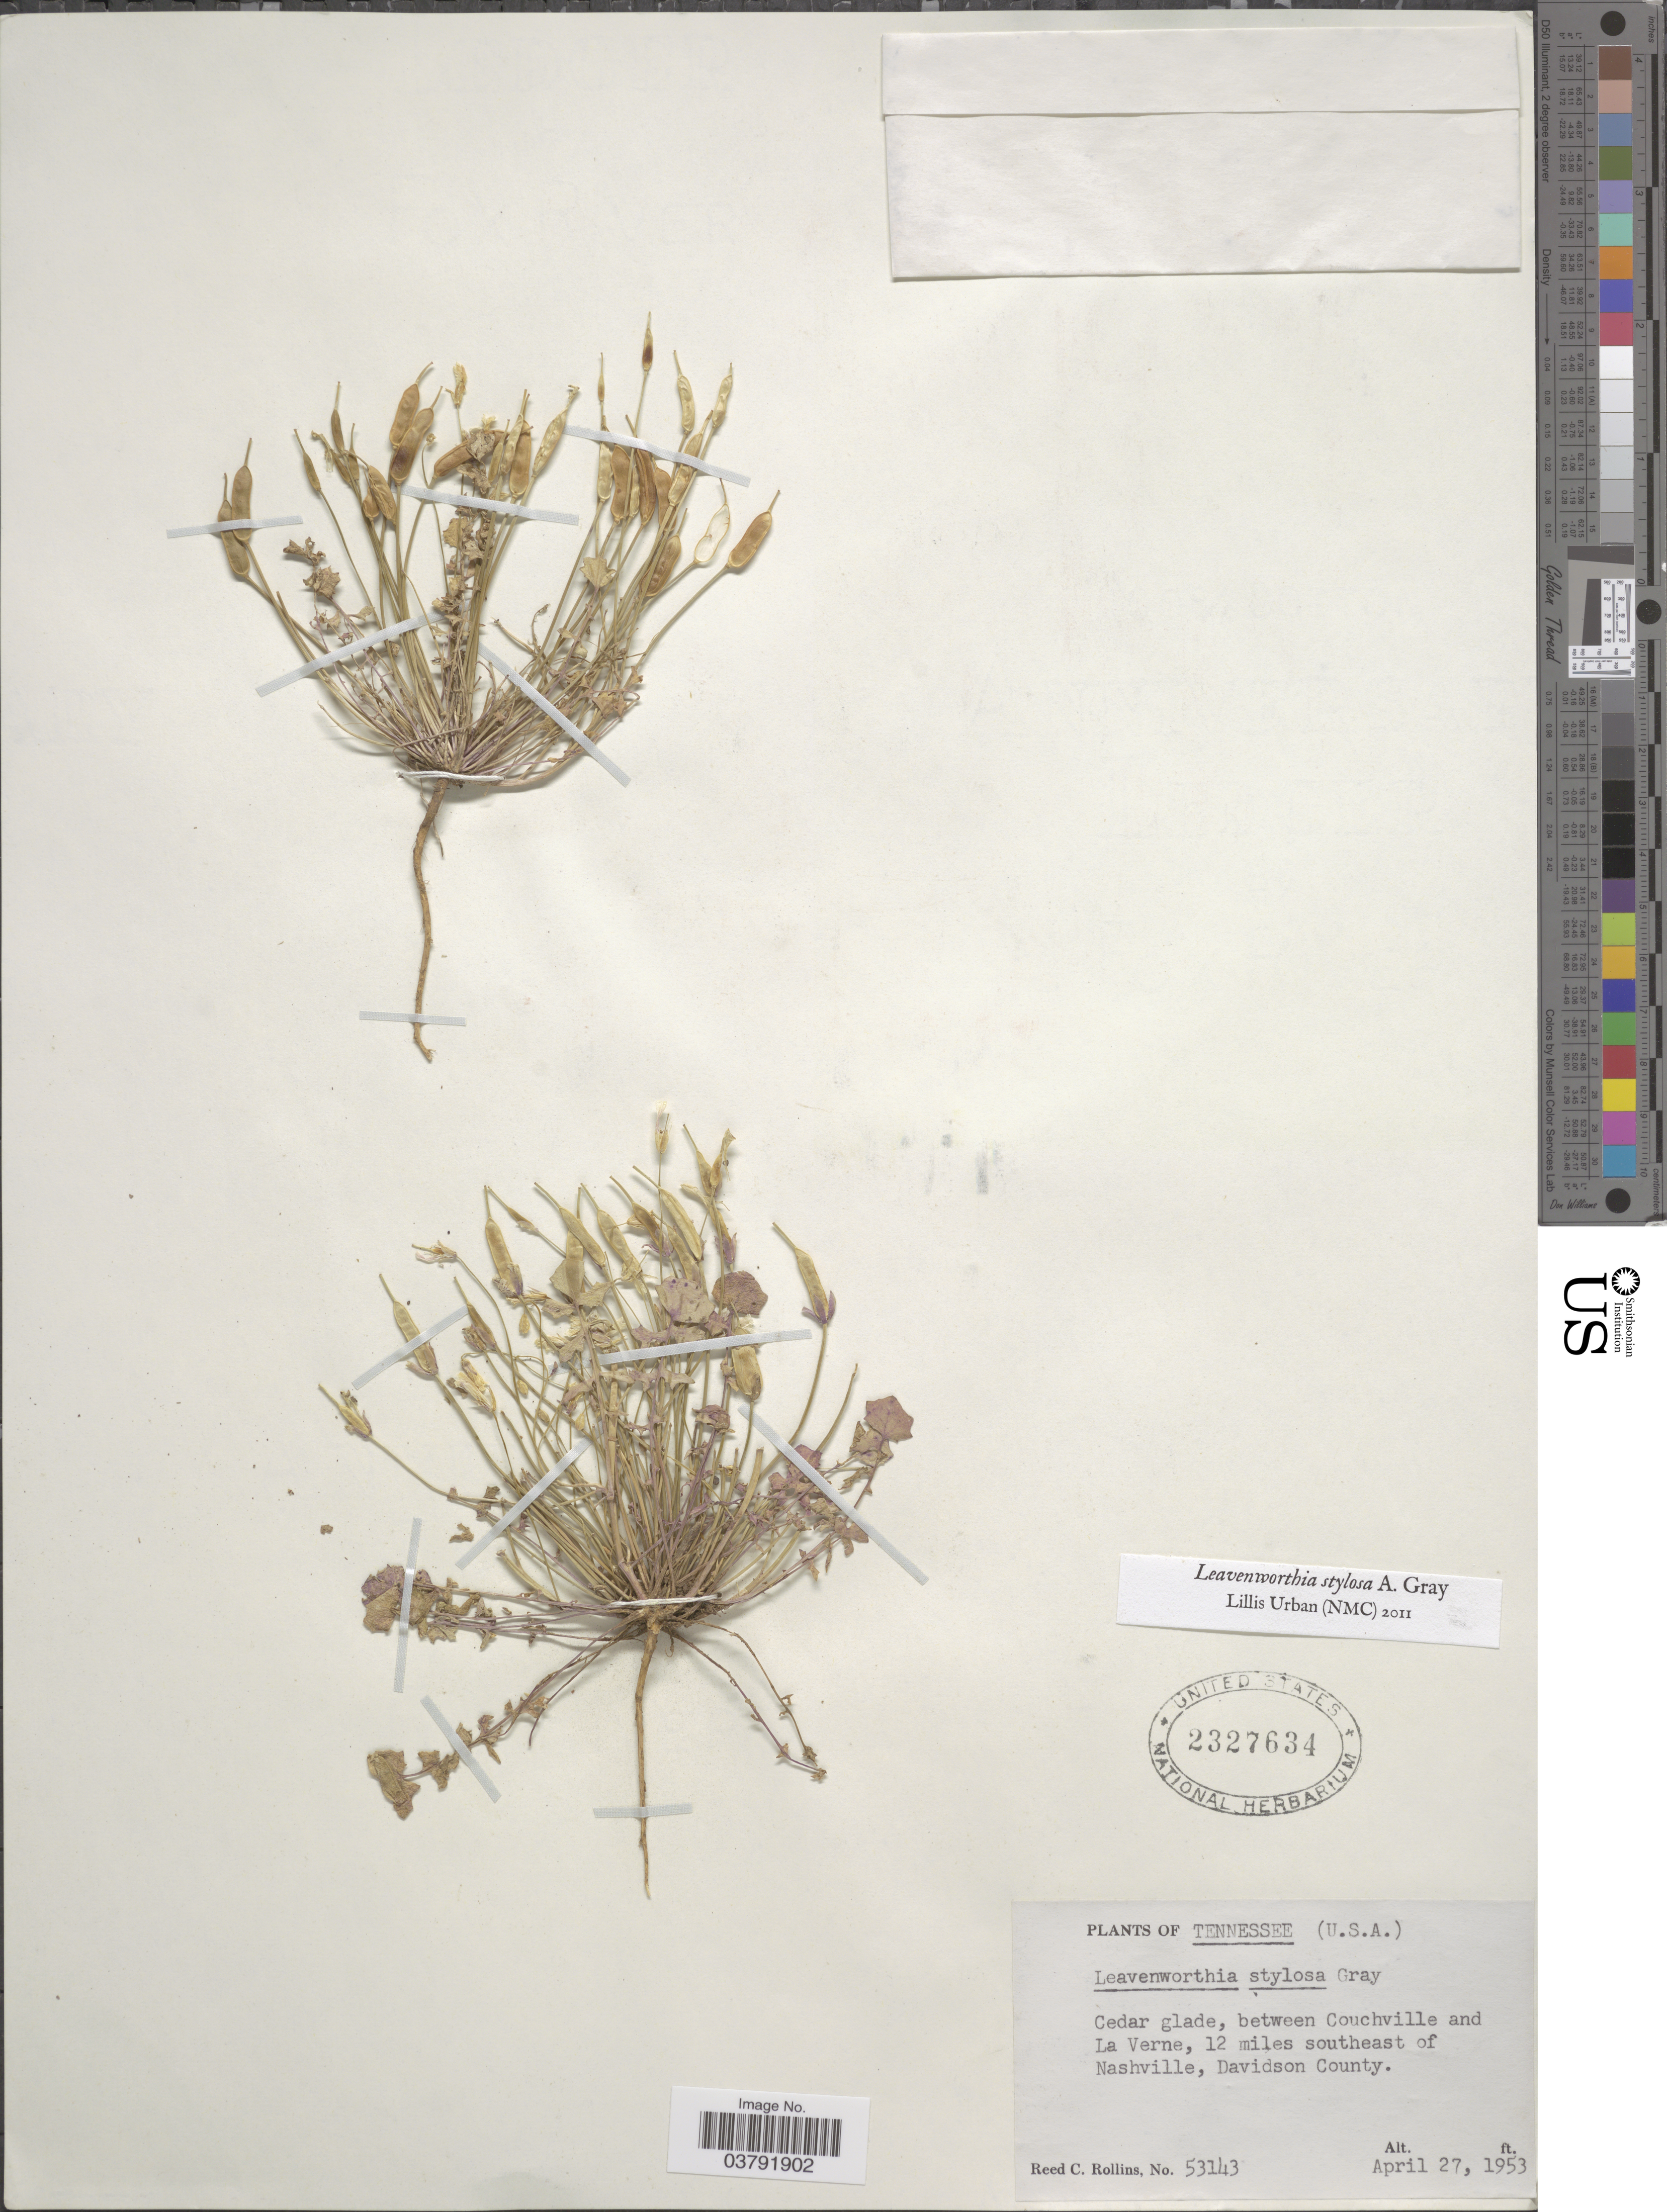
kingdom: Plantae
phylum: Tracheophyta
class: Magnoliopsida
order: Brassicales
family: Brassicaceae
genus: Leavenworthia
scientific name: Leavenworthia stylosa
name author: A. Gray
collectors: R. C. Rollins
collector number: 53143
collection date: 1953-04-27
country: United States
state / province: Tennessee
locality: Cedar glade, between Couchville and La Verne, 12 miles southeast of Nashville, Davidson County.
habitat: cedar glade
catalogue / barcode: US 2327634